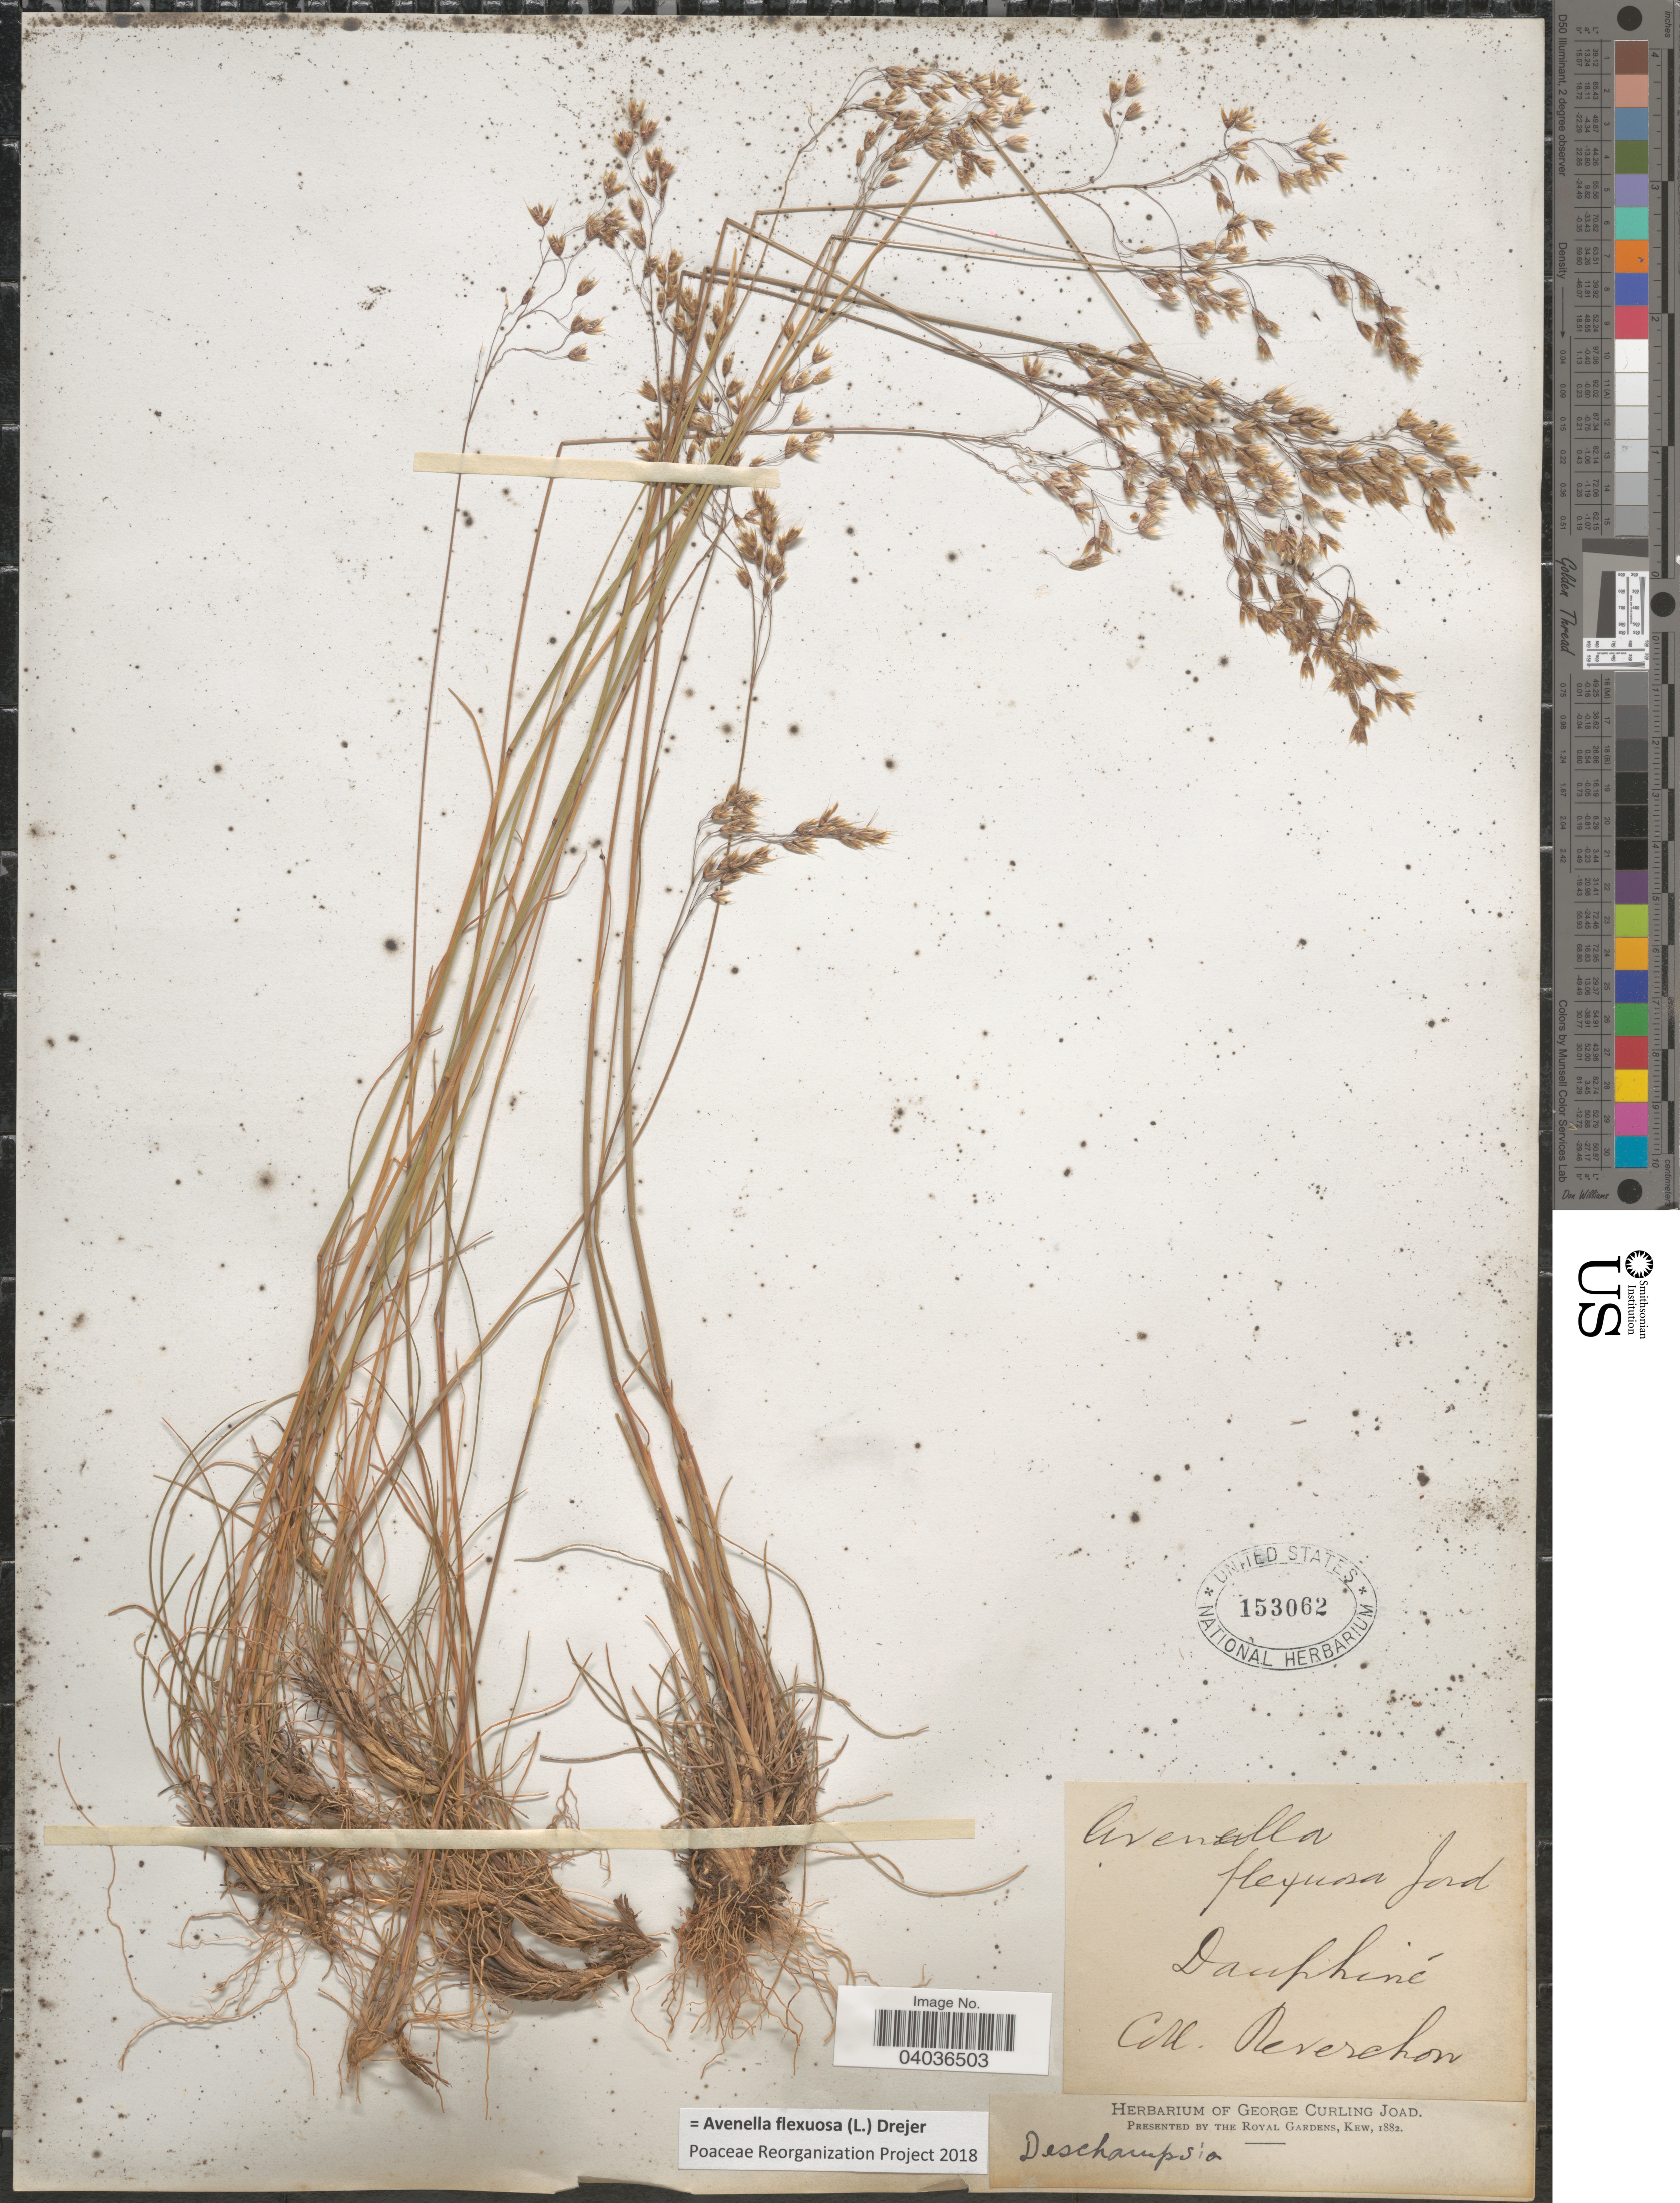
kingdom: Plantae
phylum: Tracheophyta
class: Liliopsida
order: Poales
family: Poaceae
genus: Avenella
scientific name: Avenella flexuosa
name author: (L.) Drejer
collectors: -. Reverchon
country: France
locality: Dauphiné.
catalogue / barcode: US 153062